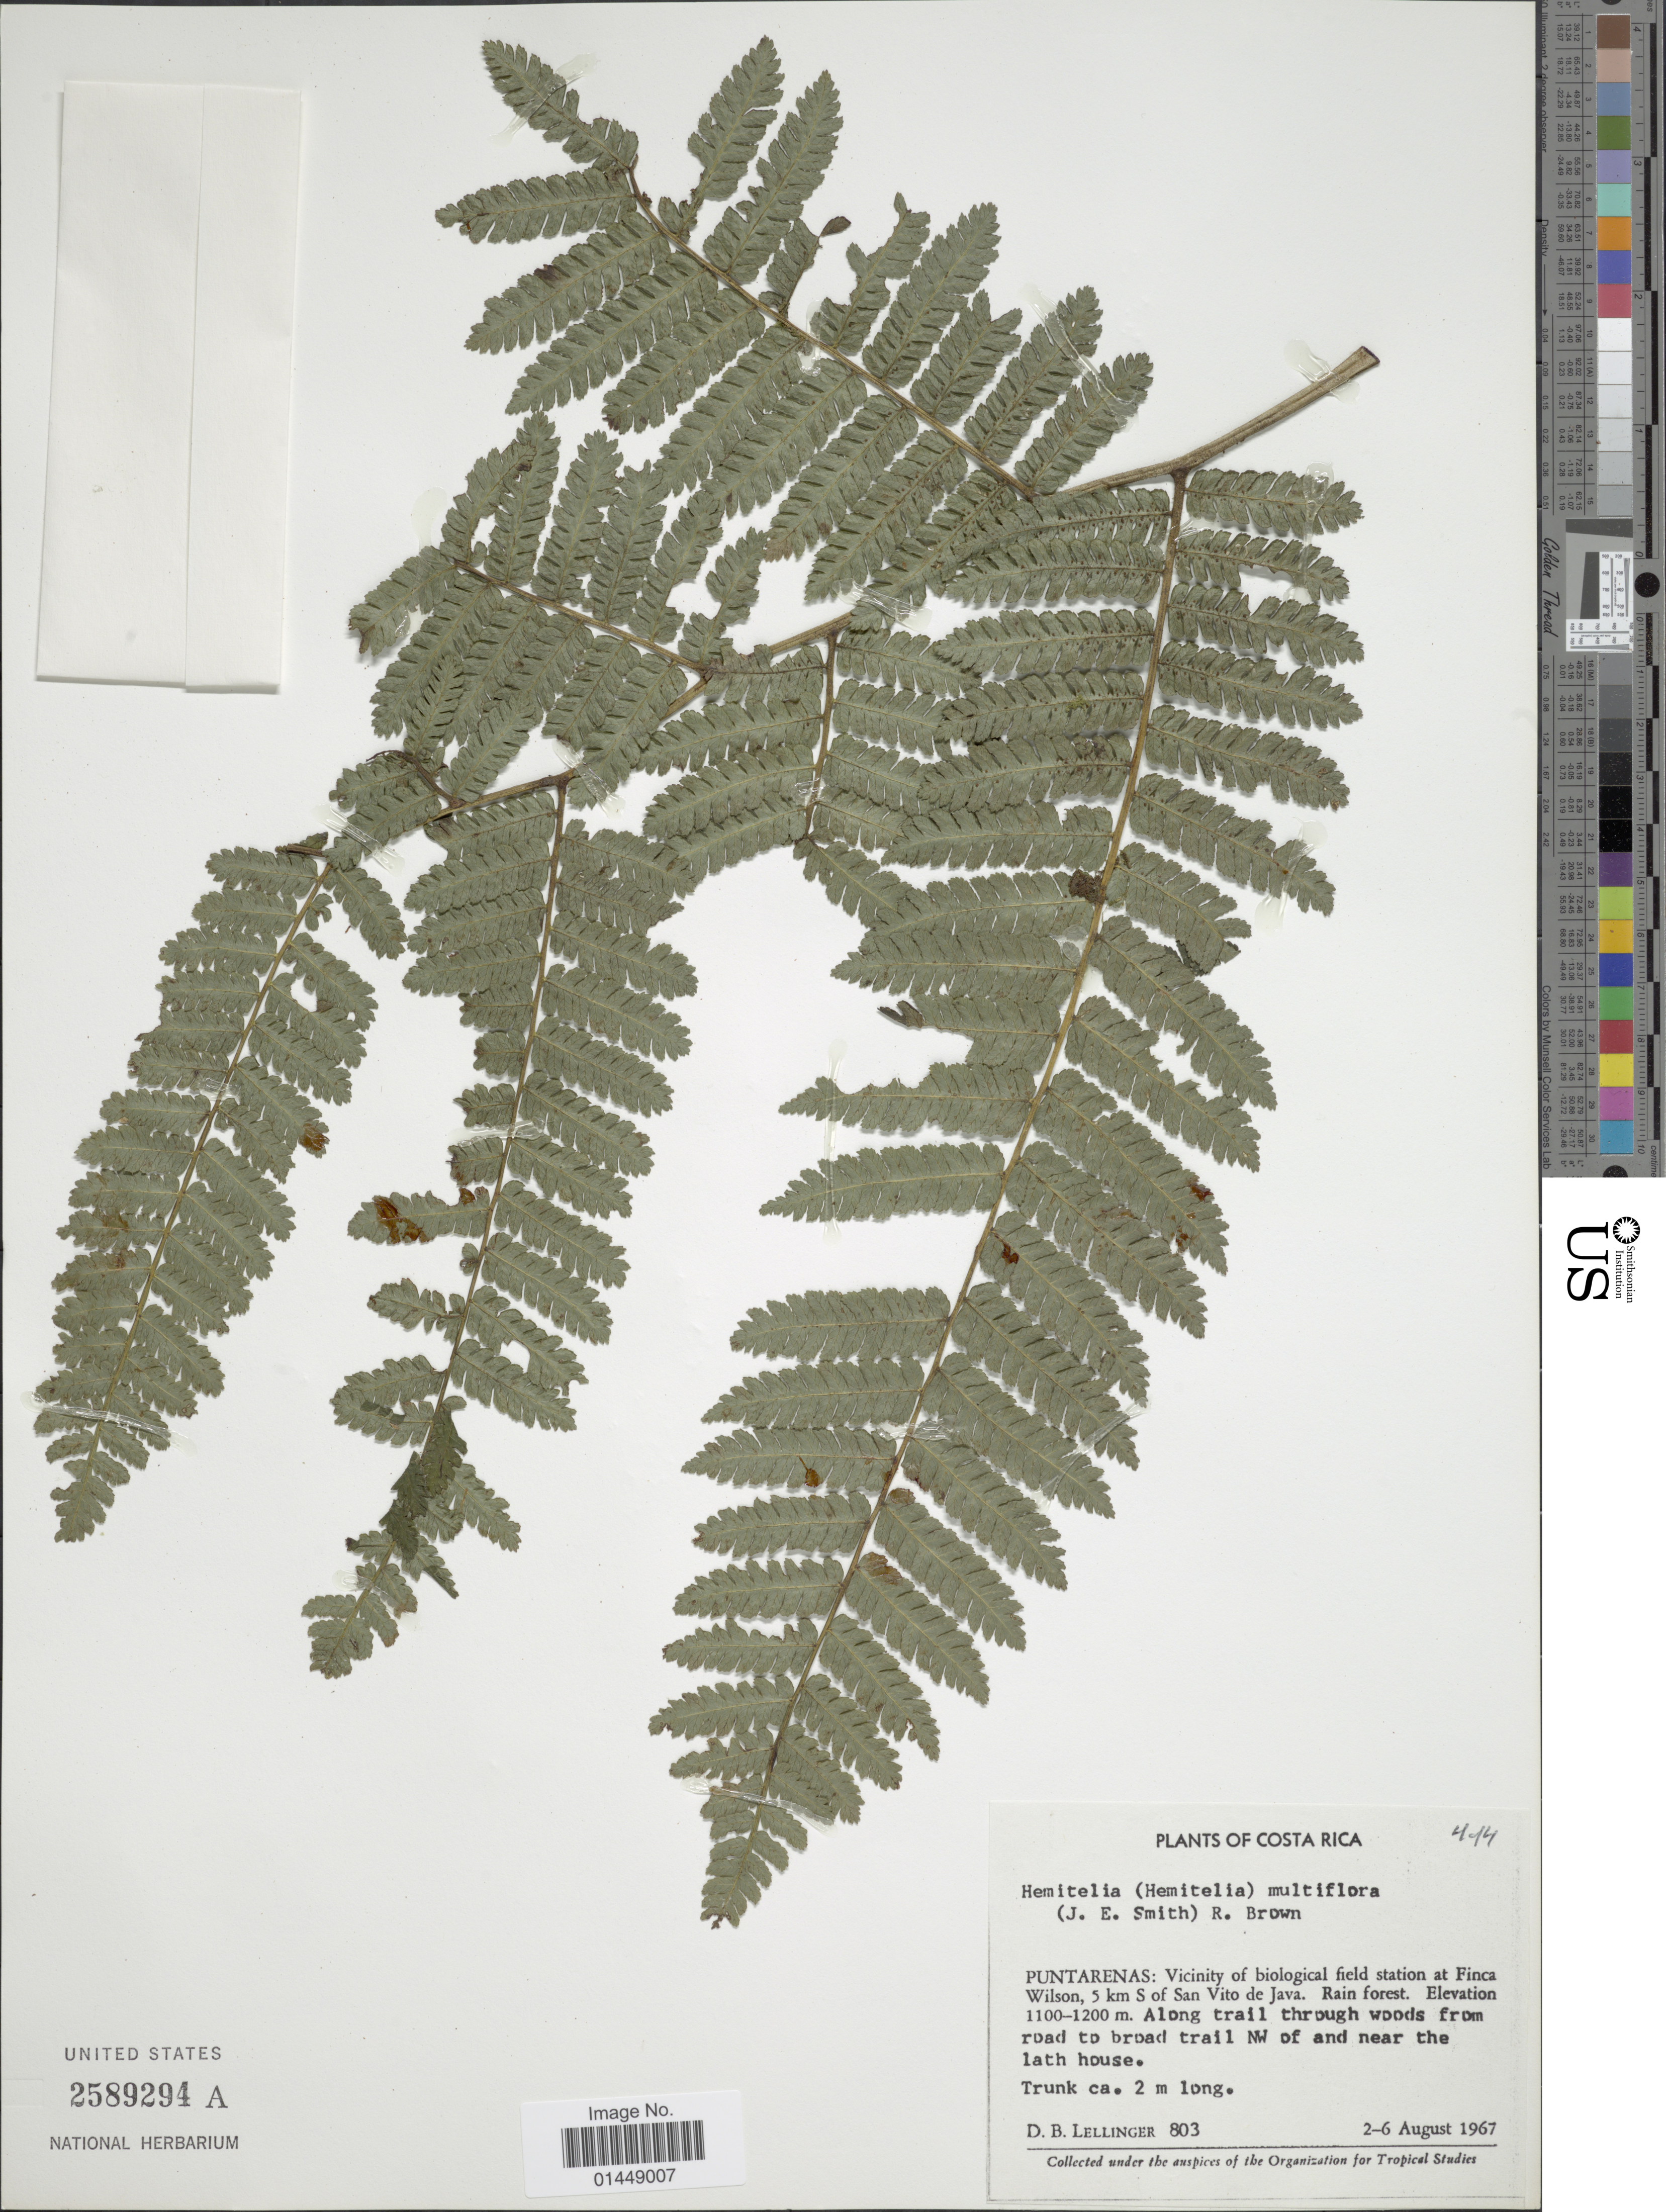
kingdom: Plantae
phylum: Tracheophyta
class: Polypodiopsida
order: Cyatheales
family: Cyatheaceae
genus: Cyathea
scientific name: Cyathea multiflora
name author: Sm.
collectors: D. B. Lellinger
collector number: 803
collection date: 1967-08-02/1967-08-06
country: Costa Rica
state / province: Puntarenas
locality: Puntarenas: Vicinity of biological field station at Finca Wilson, 5 km S of San Vito de Java.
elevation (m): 1100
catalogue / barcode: US 2589294A